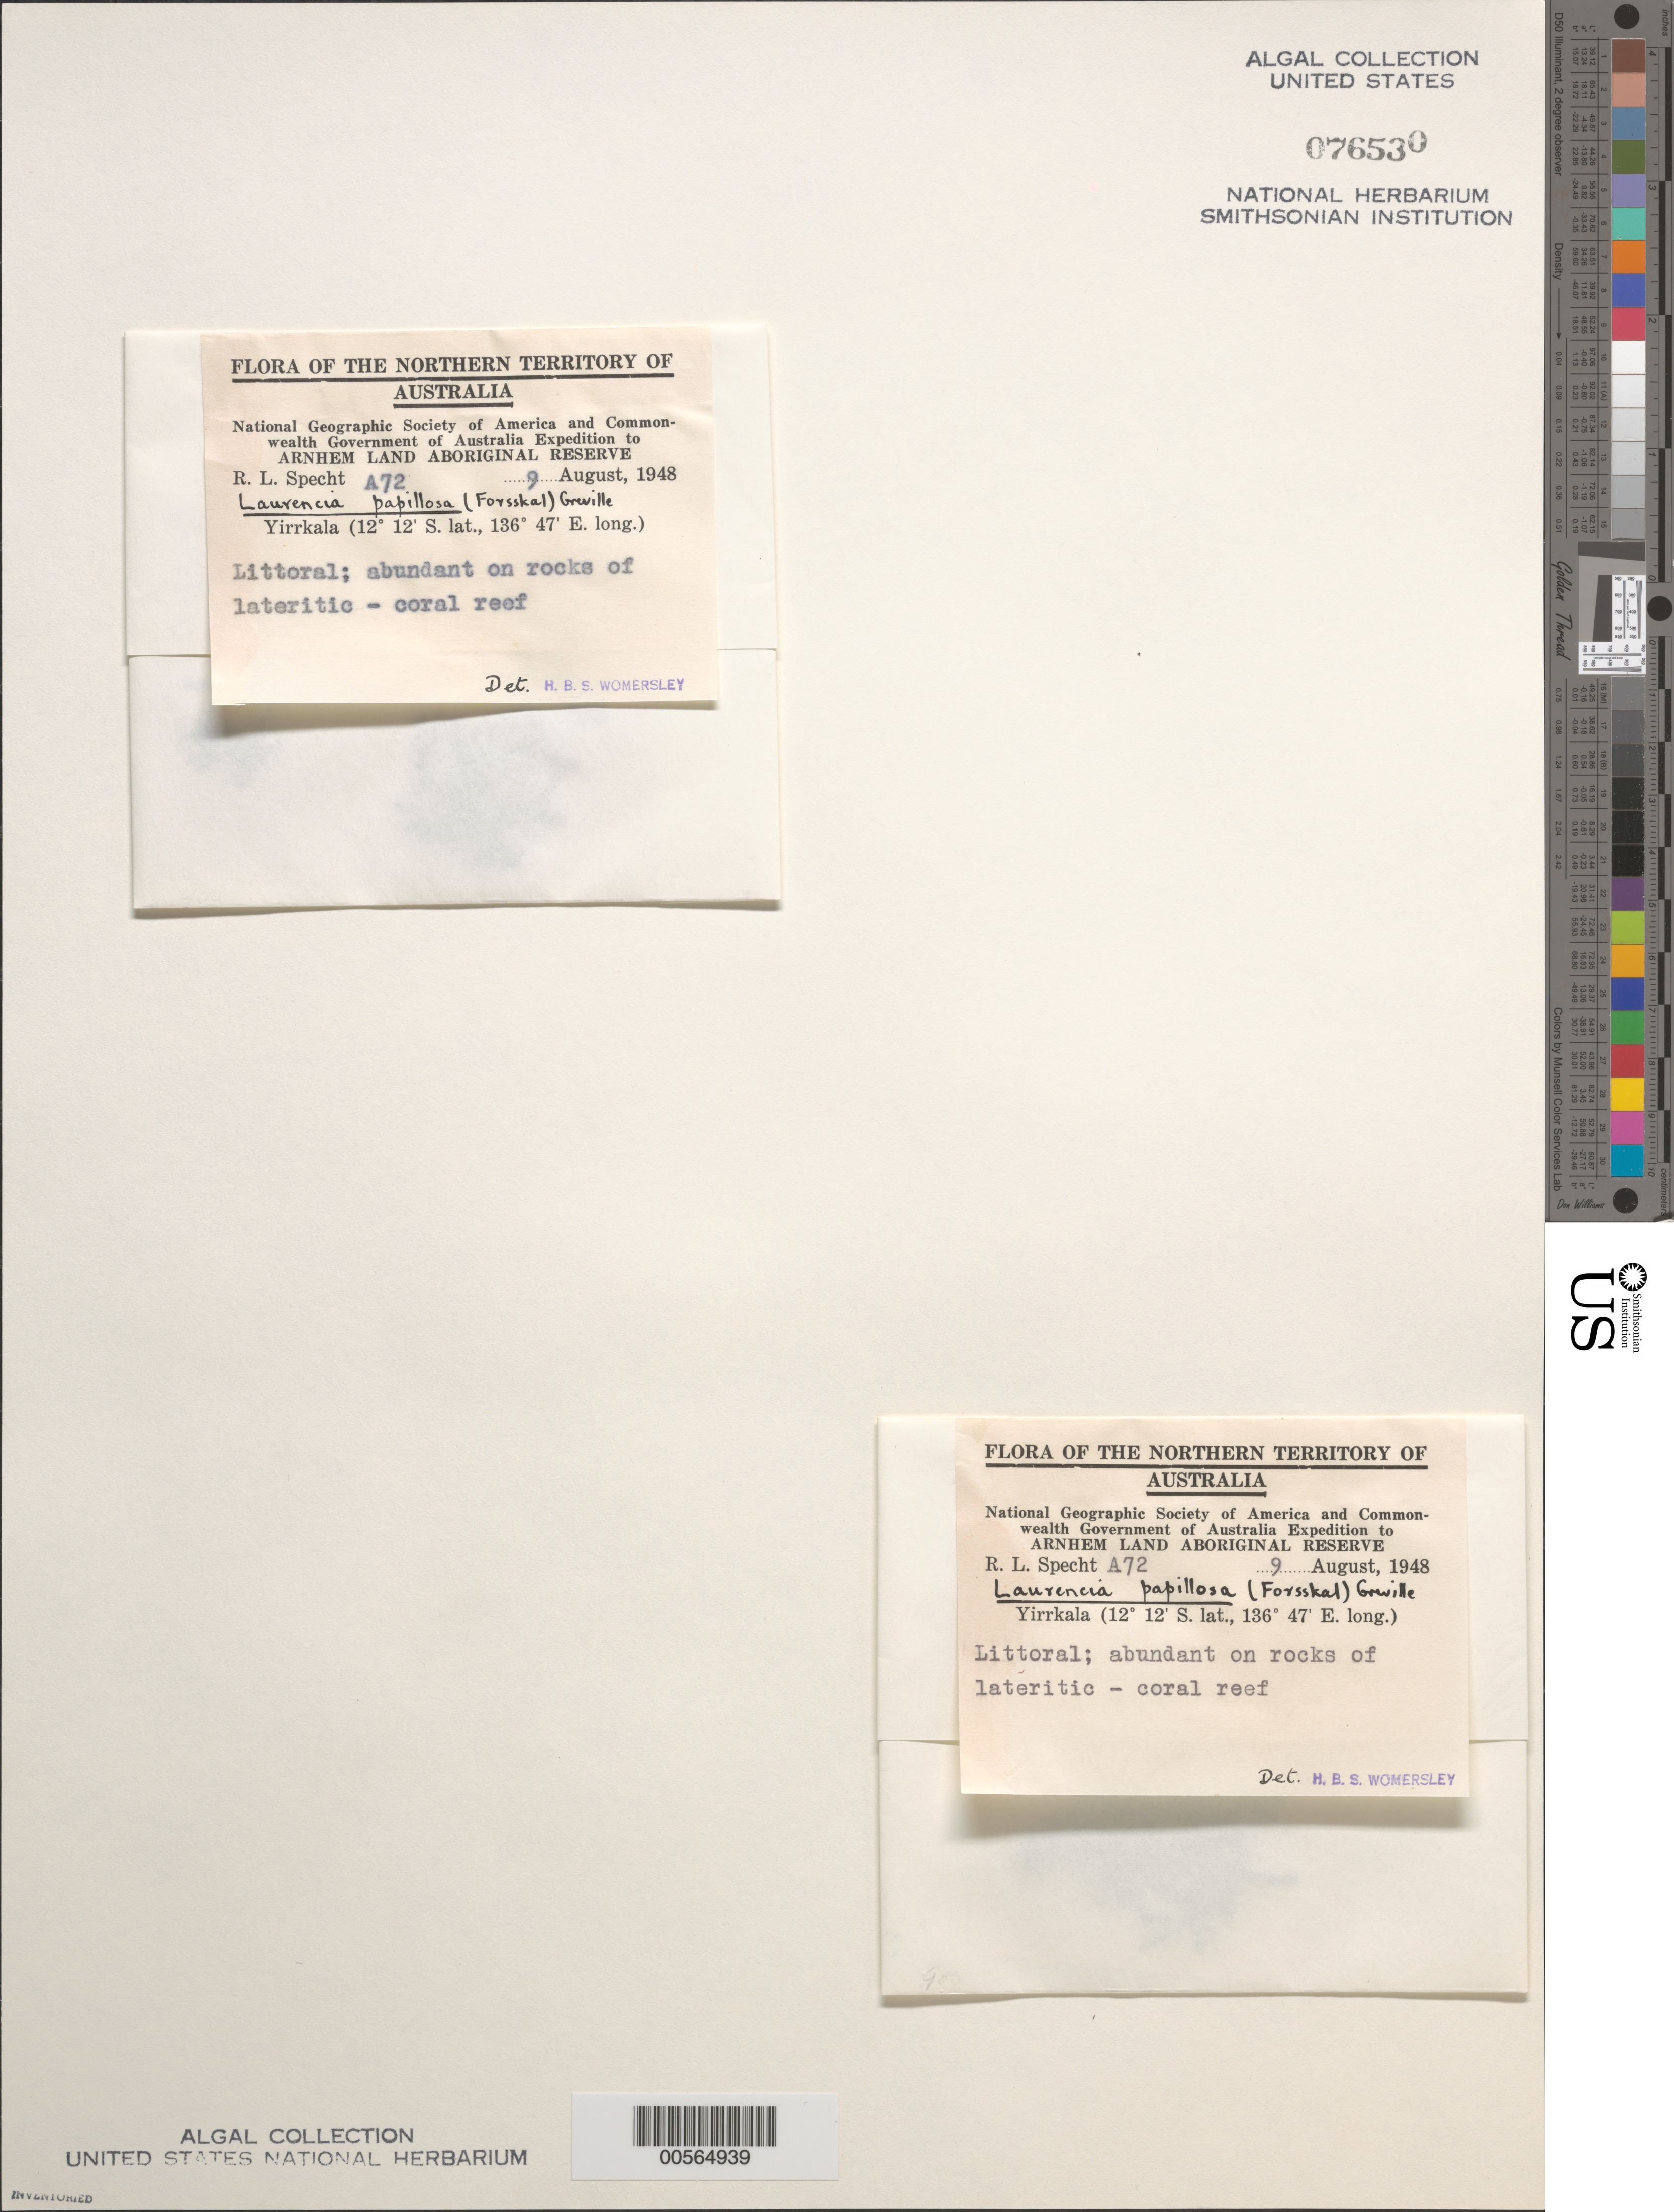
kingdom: Plantae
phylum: Rhodophyta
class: Florideophyceae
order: Ceramiales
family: Rhodomelaceae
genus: Palisada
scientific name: Palisada perforata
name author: (Bory) K.W. Nam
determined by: Algae name updating Project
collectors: R. L. Specht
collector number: A72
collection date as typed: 09 Aug 1948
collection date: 1948-08-09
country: Australia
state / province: Northern Territory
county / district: East Arnhem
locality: Yirrkala, Arnhem Land Aboriginal Reserve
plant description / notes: National Geographic Society of America and Commonwealth Government of Australia Expedition to Arnhem Land Aboriginal Reserve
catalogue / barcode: US 76530